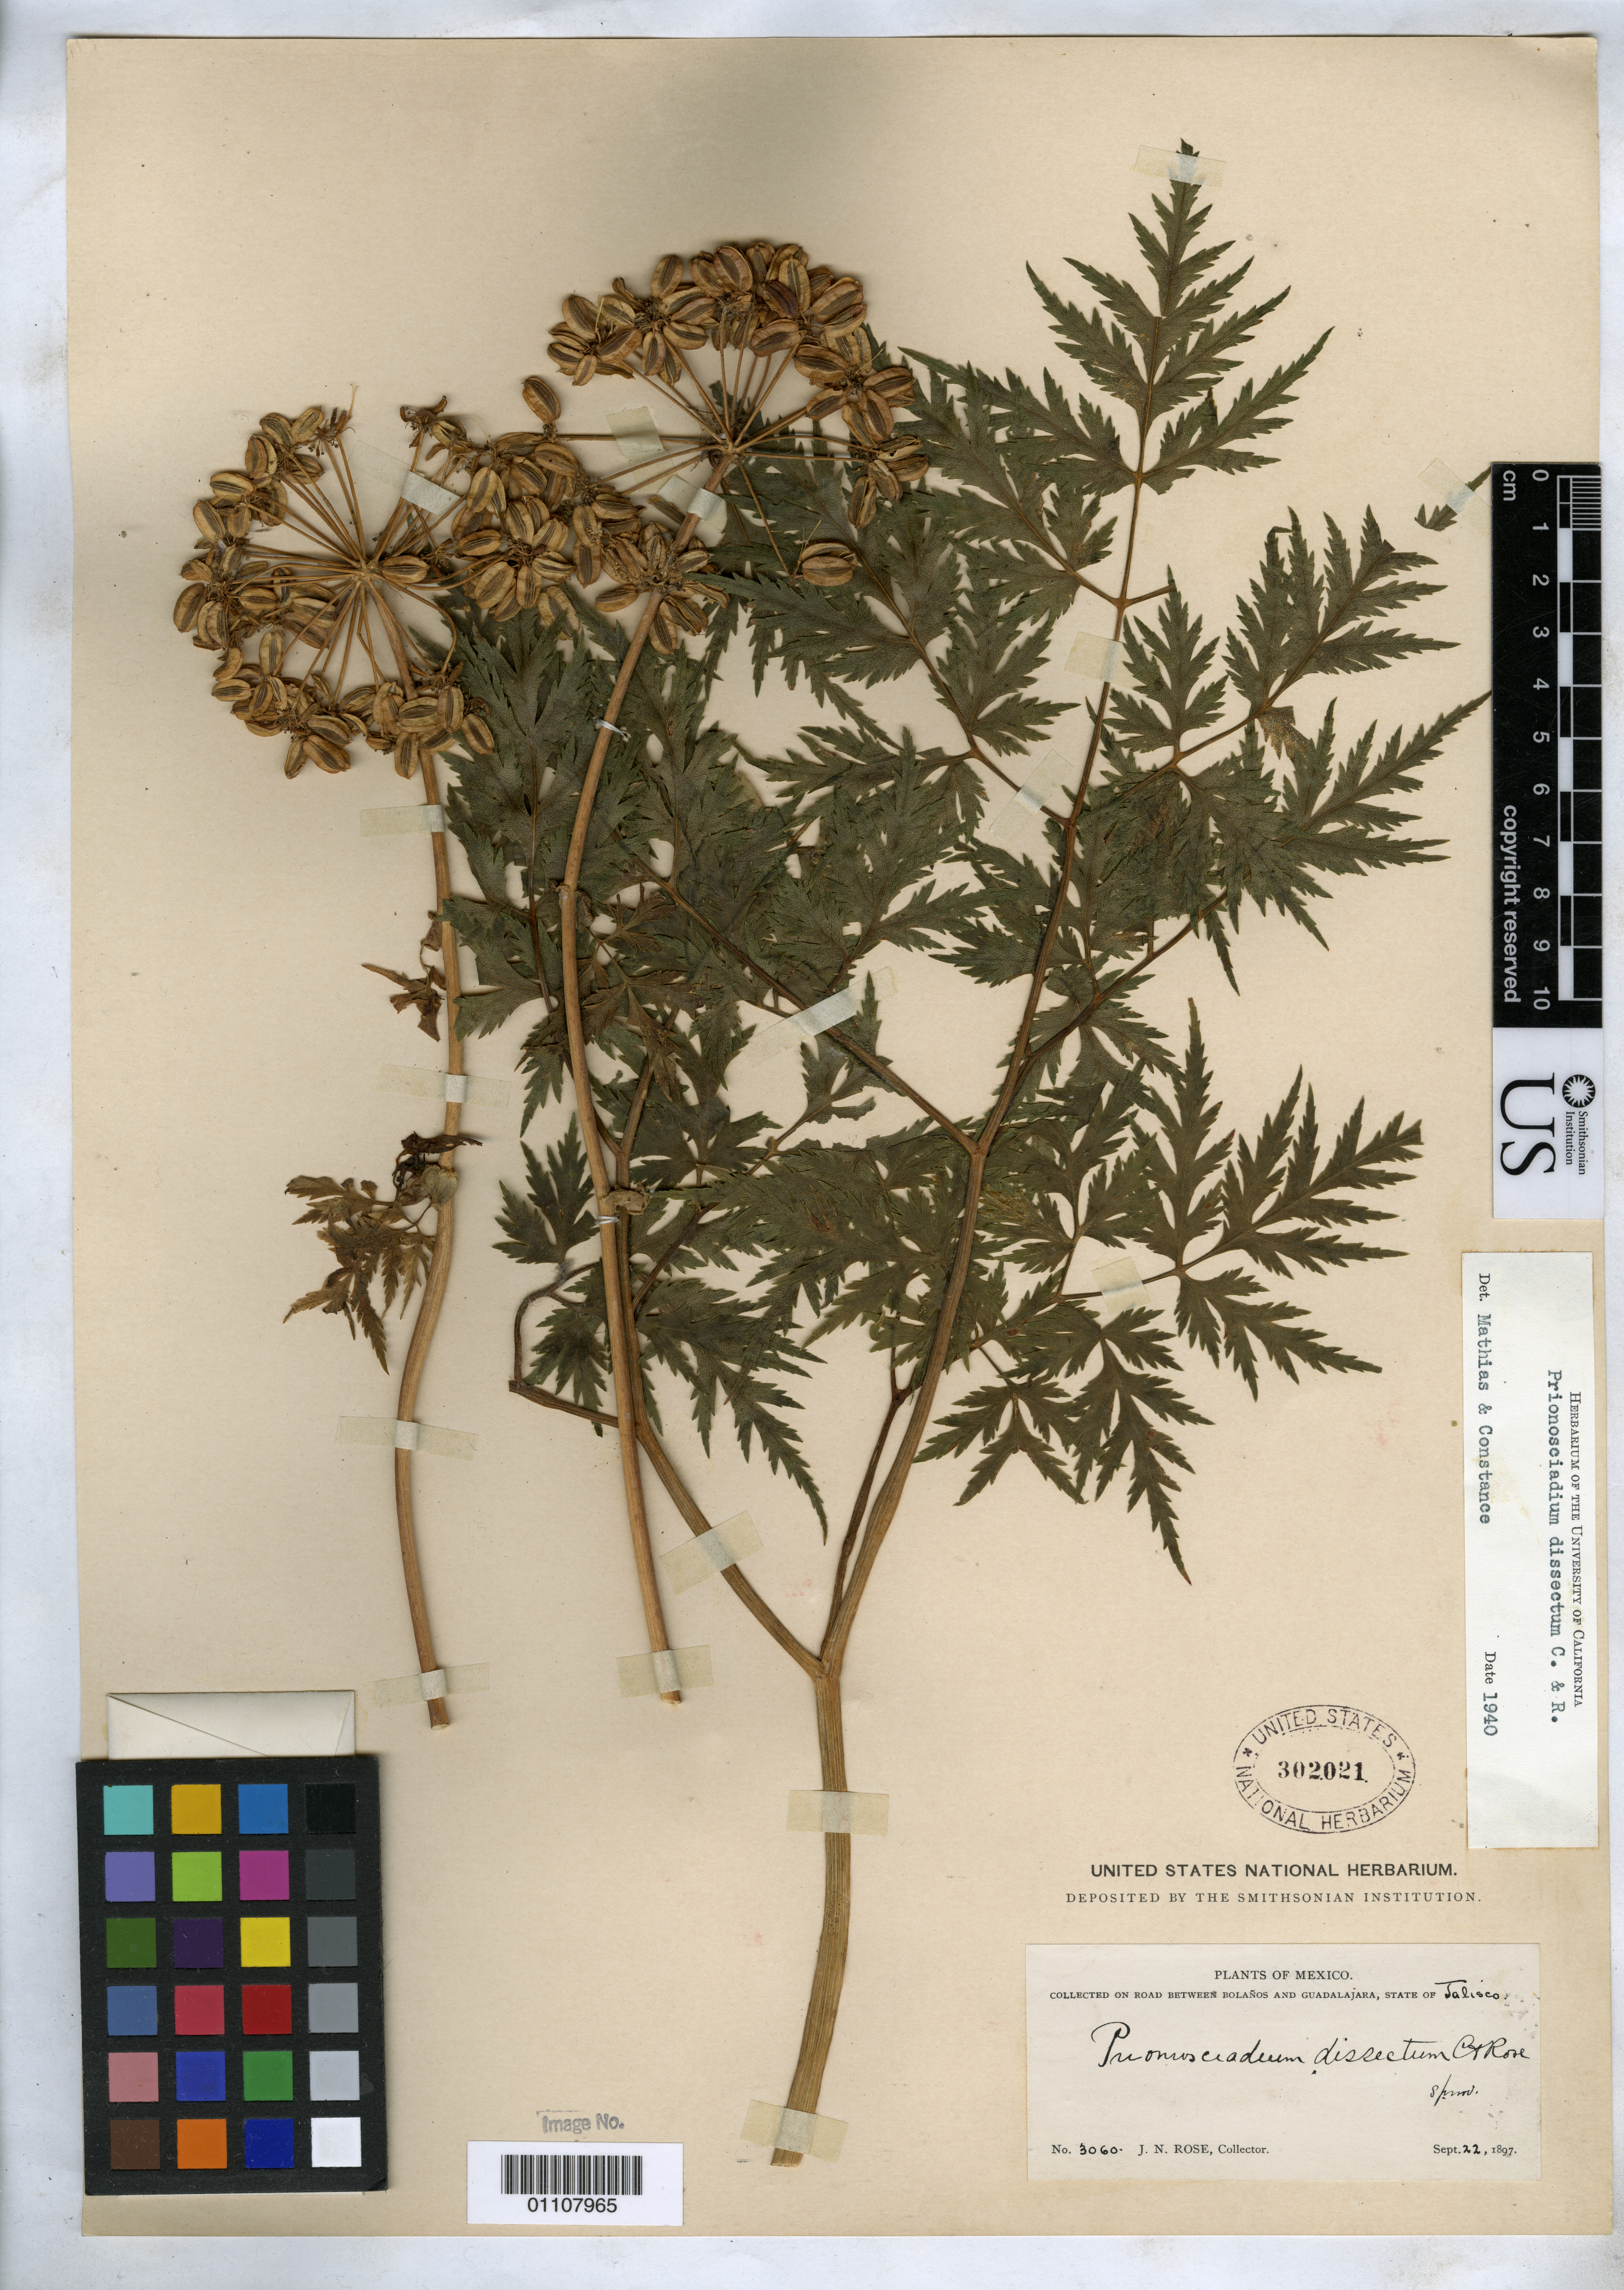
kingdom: Plantae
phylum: Tracheophyta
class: Magnoliopsida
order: Apiales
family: Apiaceae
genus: Prionosciadium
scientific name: Prionosciadium dissectum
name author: J.M. Coult. & Rose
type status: Possible Syntype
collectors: J. N. Rose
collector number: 3060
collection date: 1897-09-22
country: Mexico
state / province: Jalisco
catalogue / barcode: US 302021